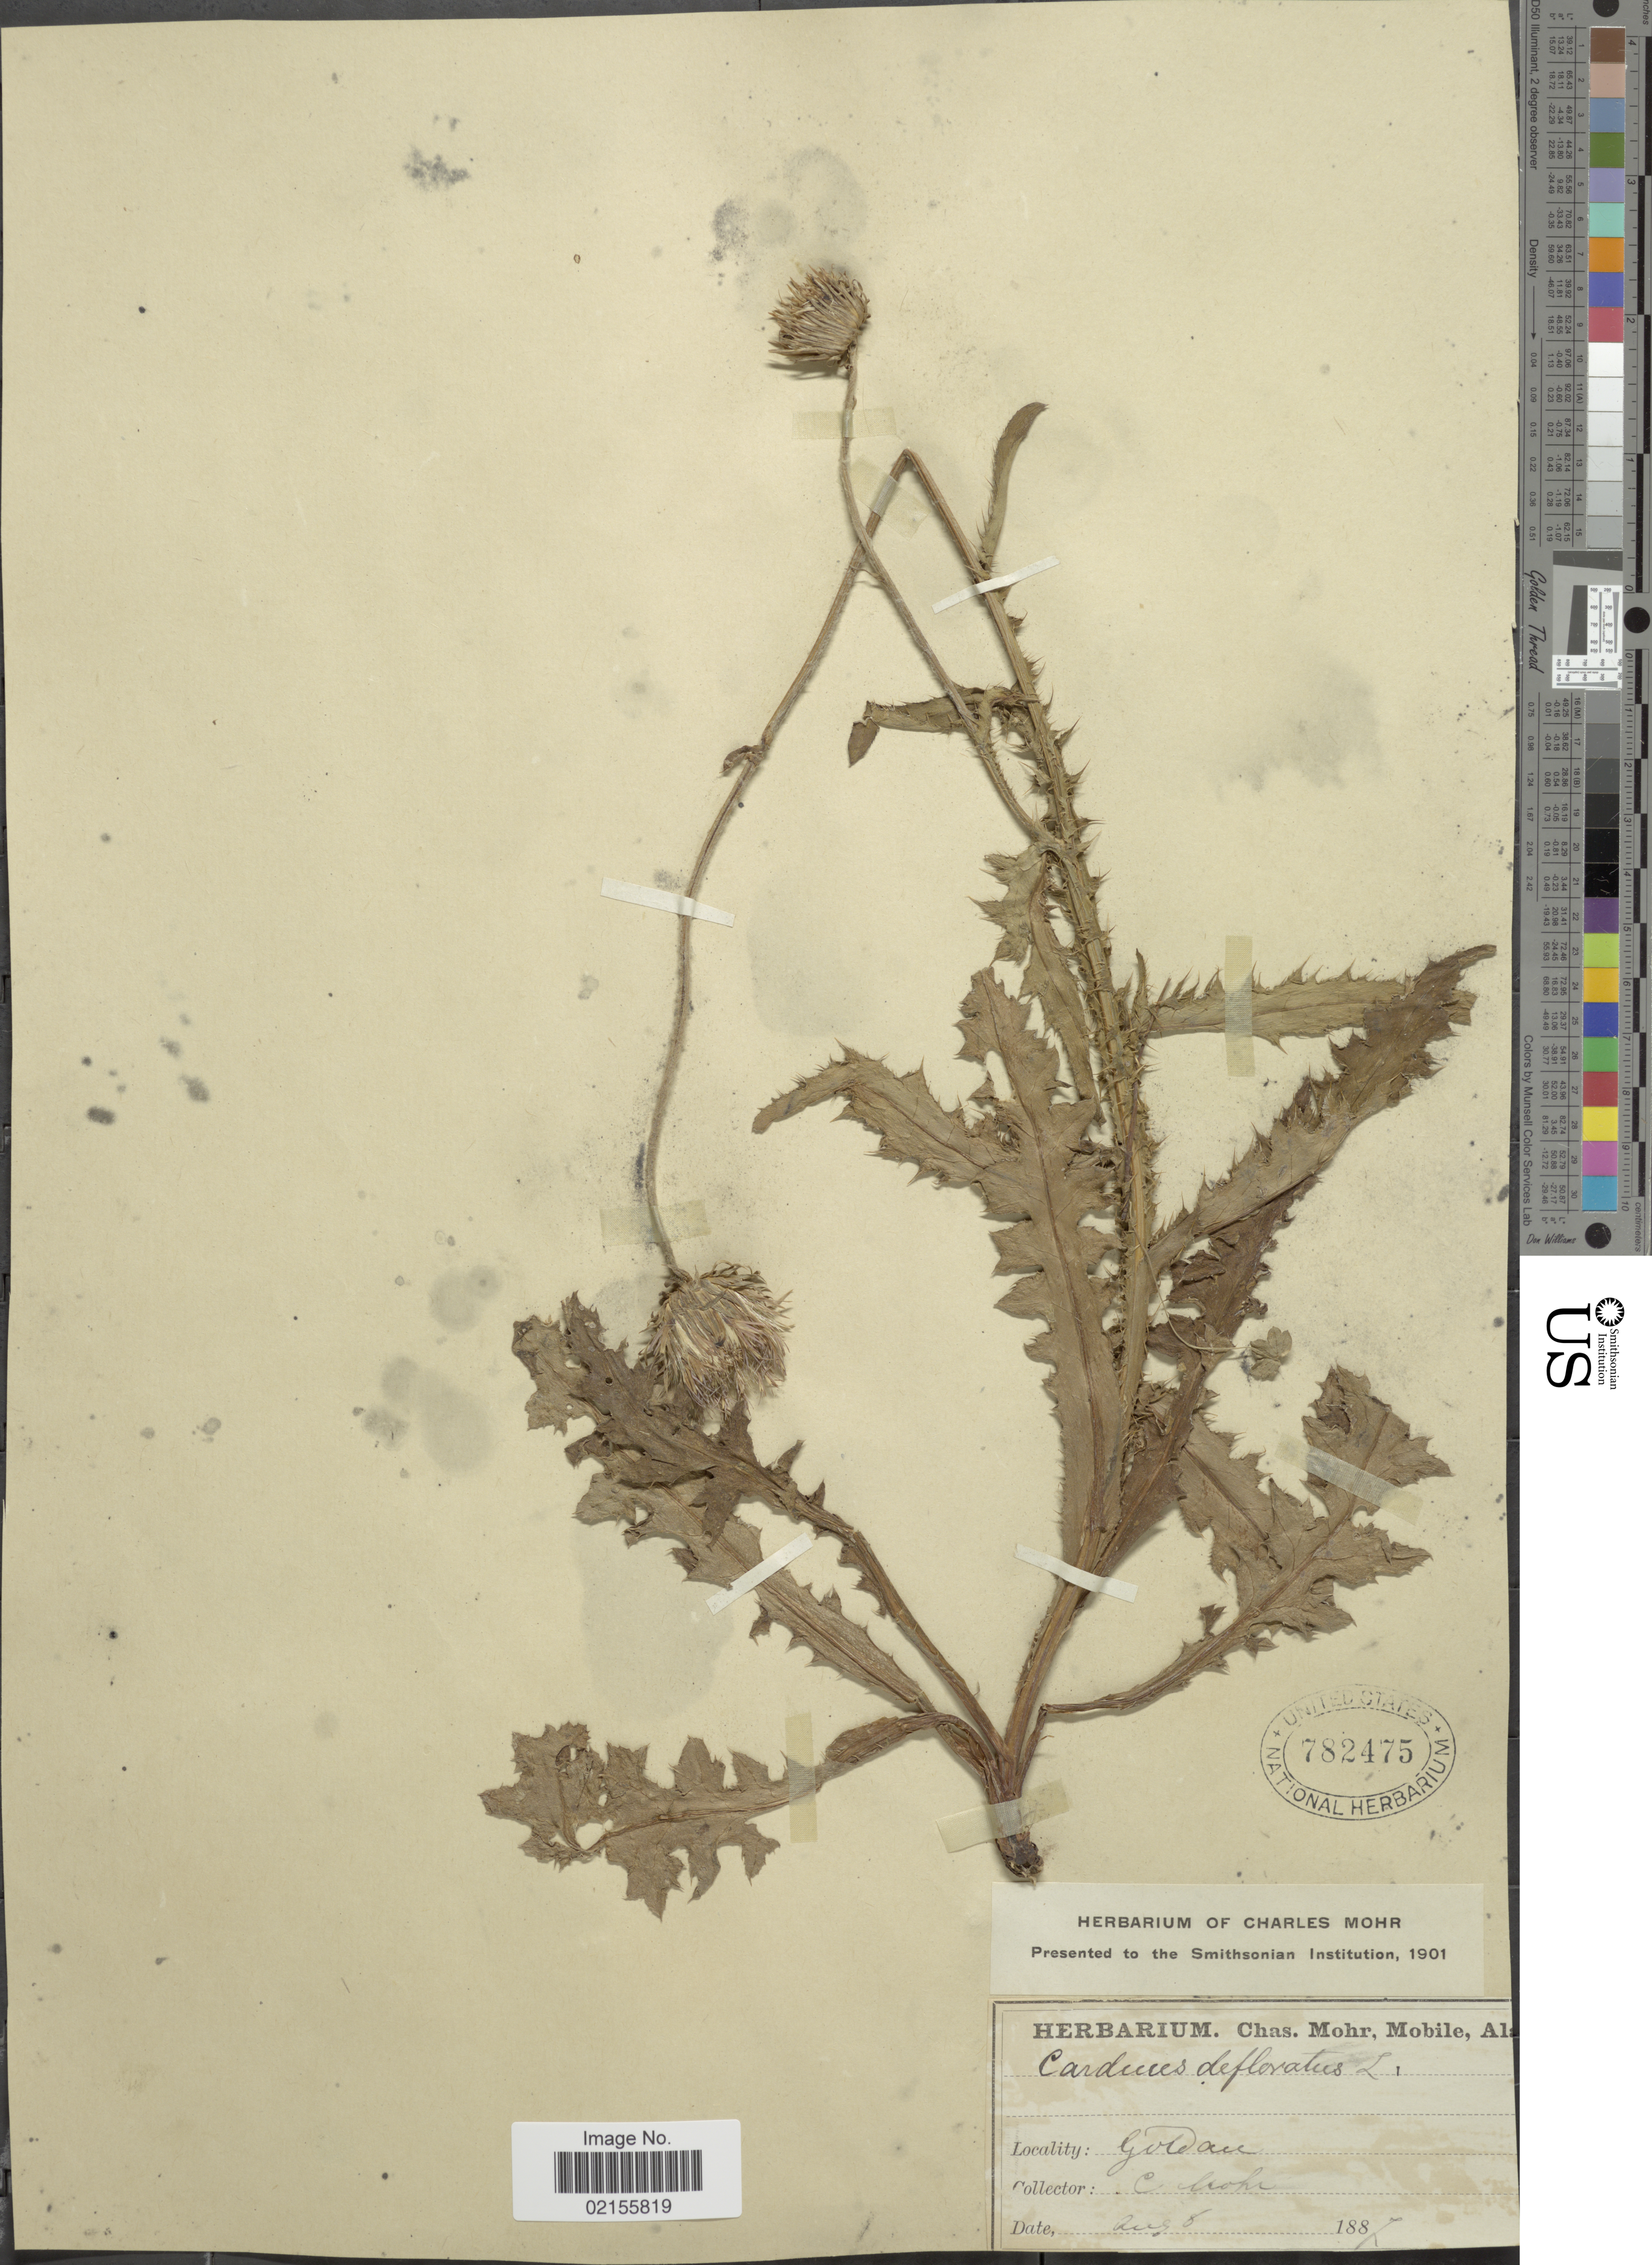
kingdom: Plantae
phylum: Tracheophyta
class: Magnoliopsida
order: Asterales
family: Asteraceae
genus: Carduus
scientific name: Carduus defloratus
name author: L.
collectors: C. T. Mohr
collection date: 1887-08-06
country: Switzerland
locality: Goldau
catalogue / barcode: US 782475